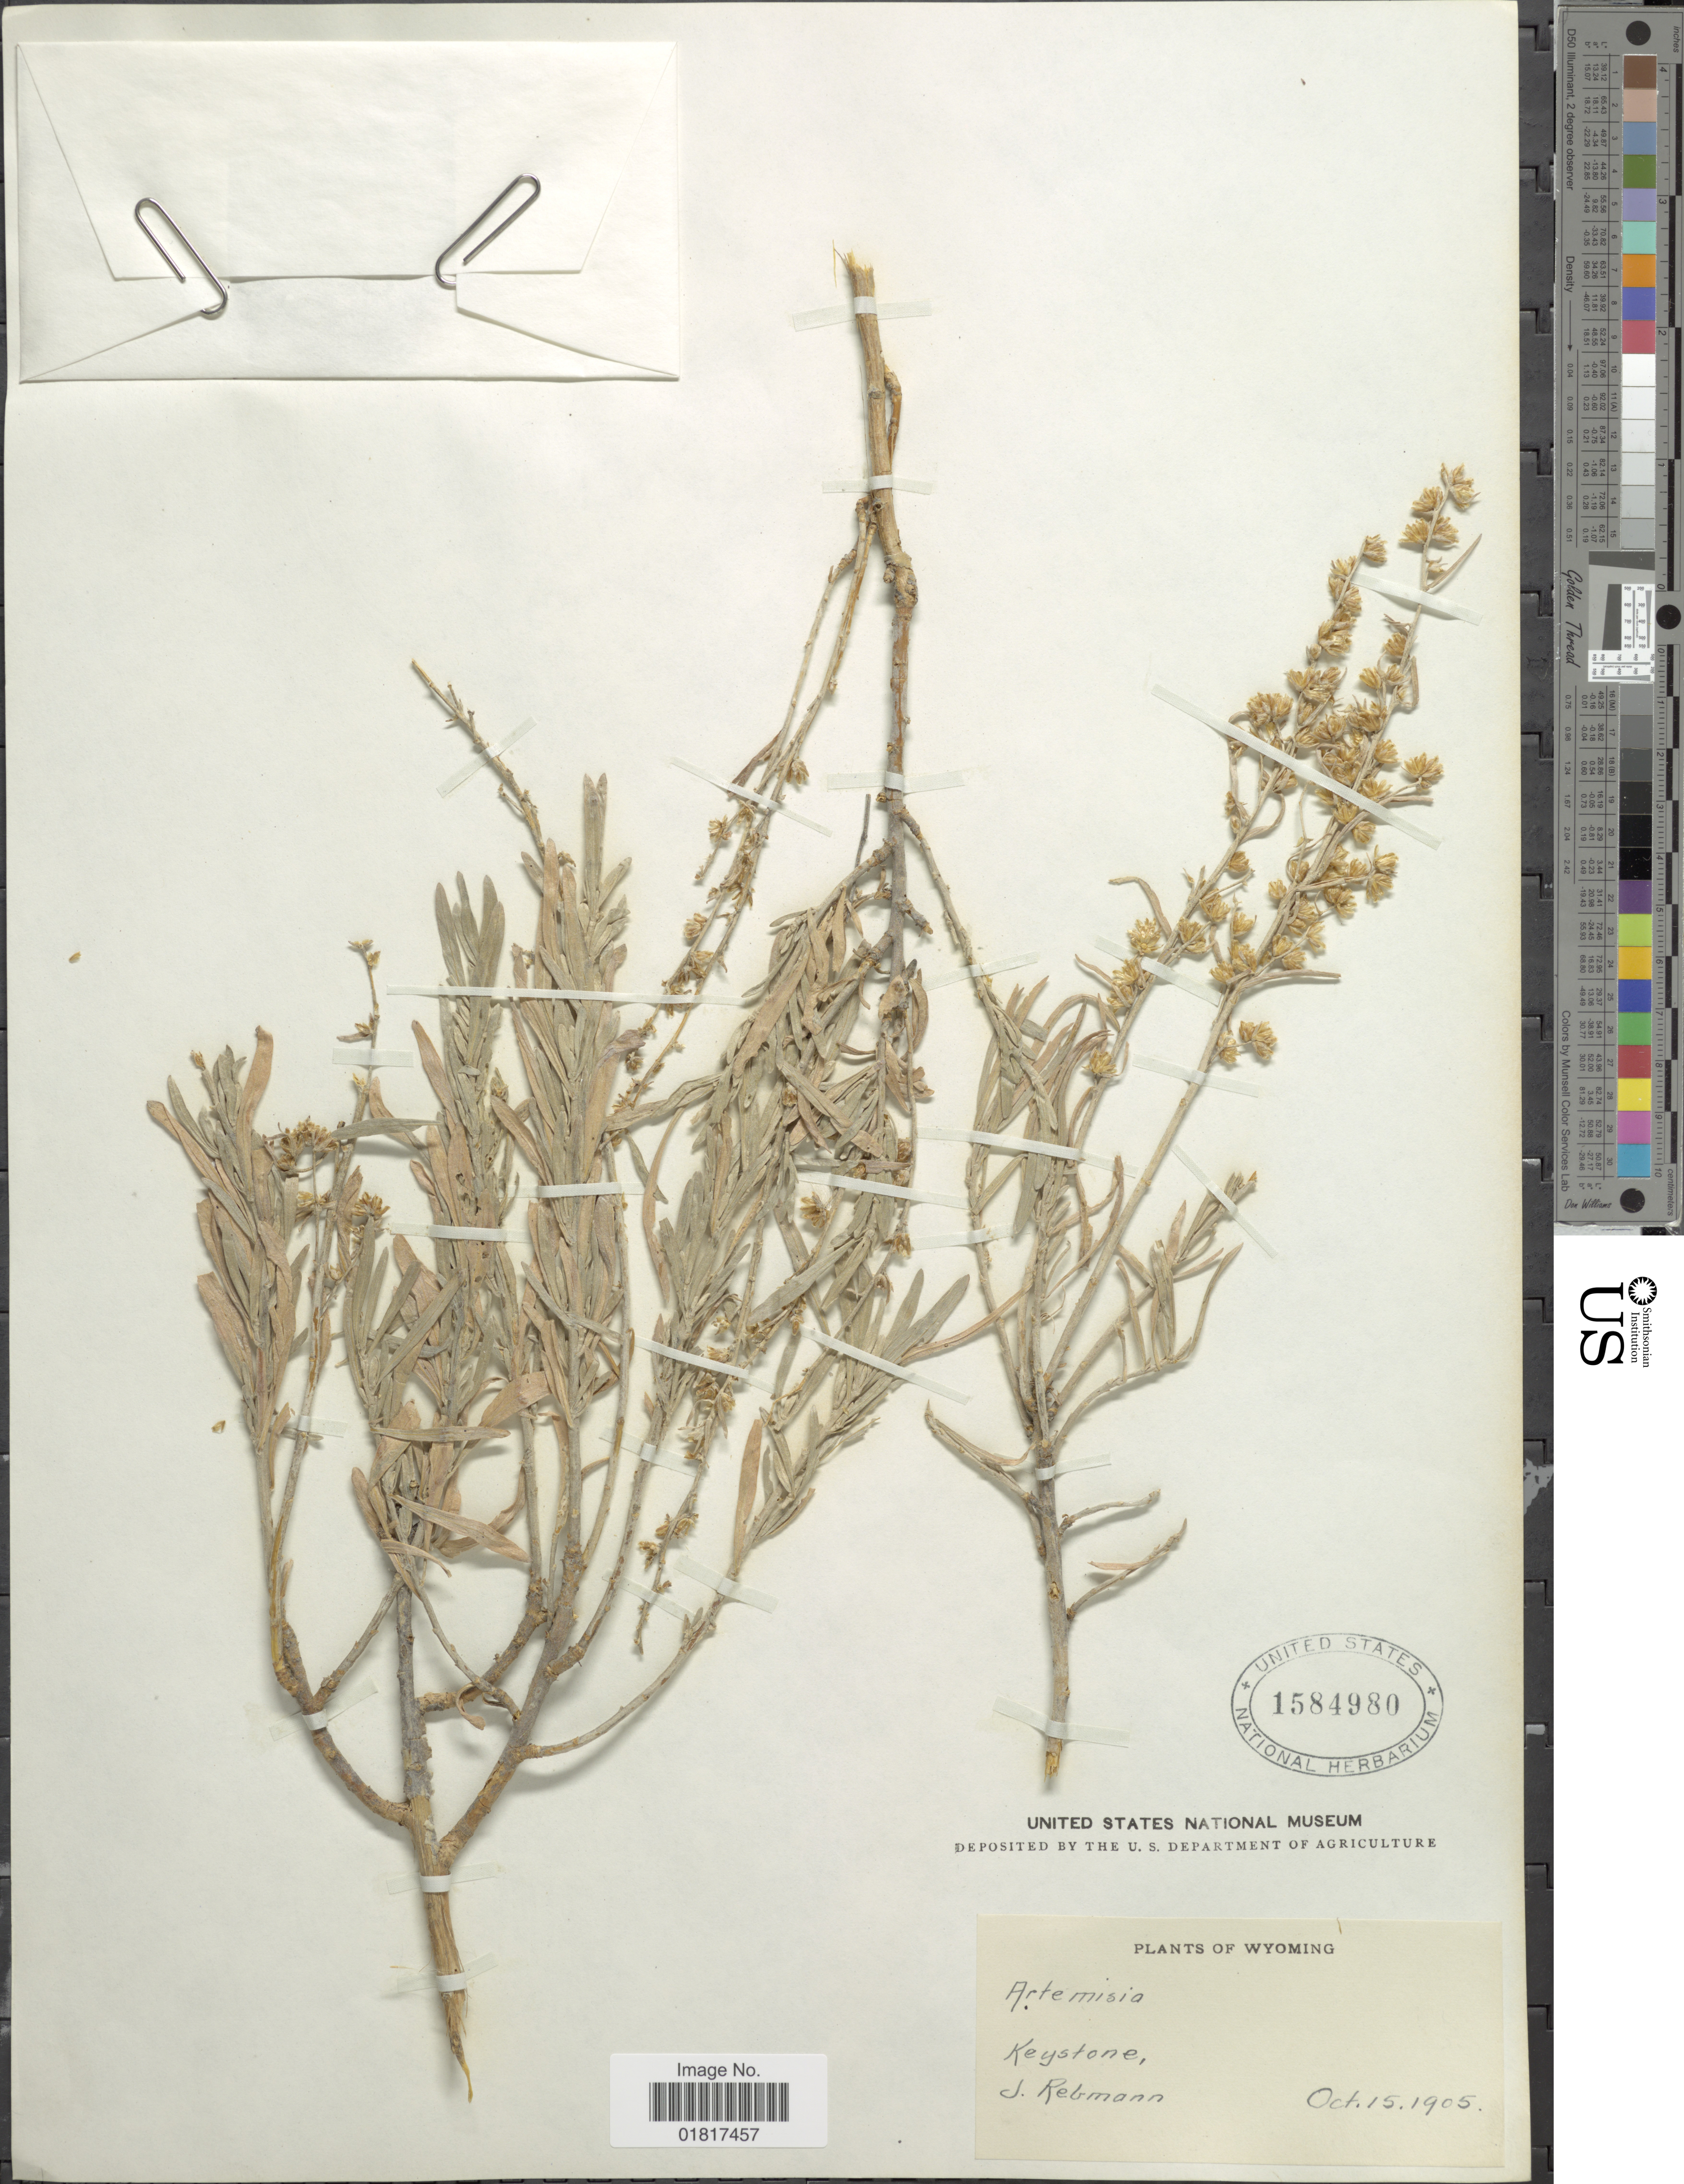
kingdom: Plantae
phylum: Tracheophyta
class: Magnoliopsida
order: Asterales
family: Asteraceae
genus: Artemisia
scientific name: Artemisia sp.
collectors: J. Rebmann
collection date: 1905-10-15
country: United States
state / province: Wyoming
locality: Keystone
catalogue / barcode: US 1584980